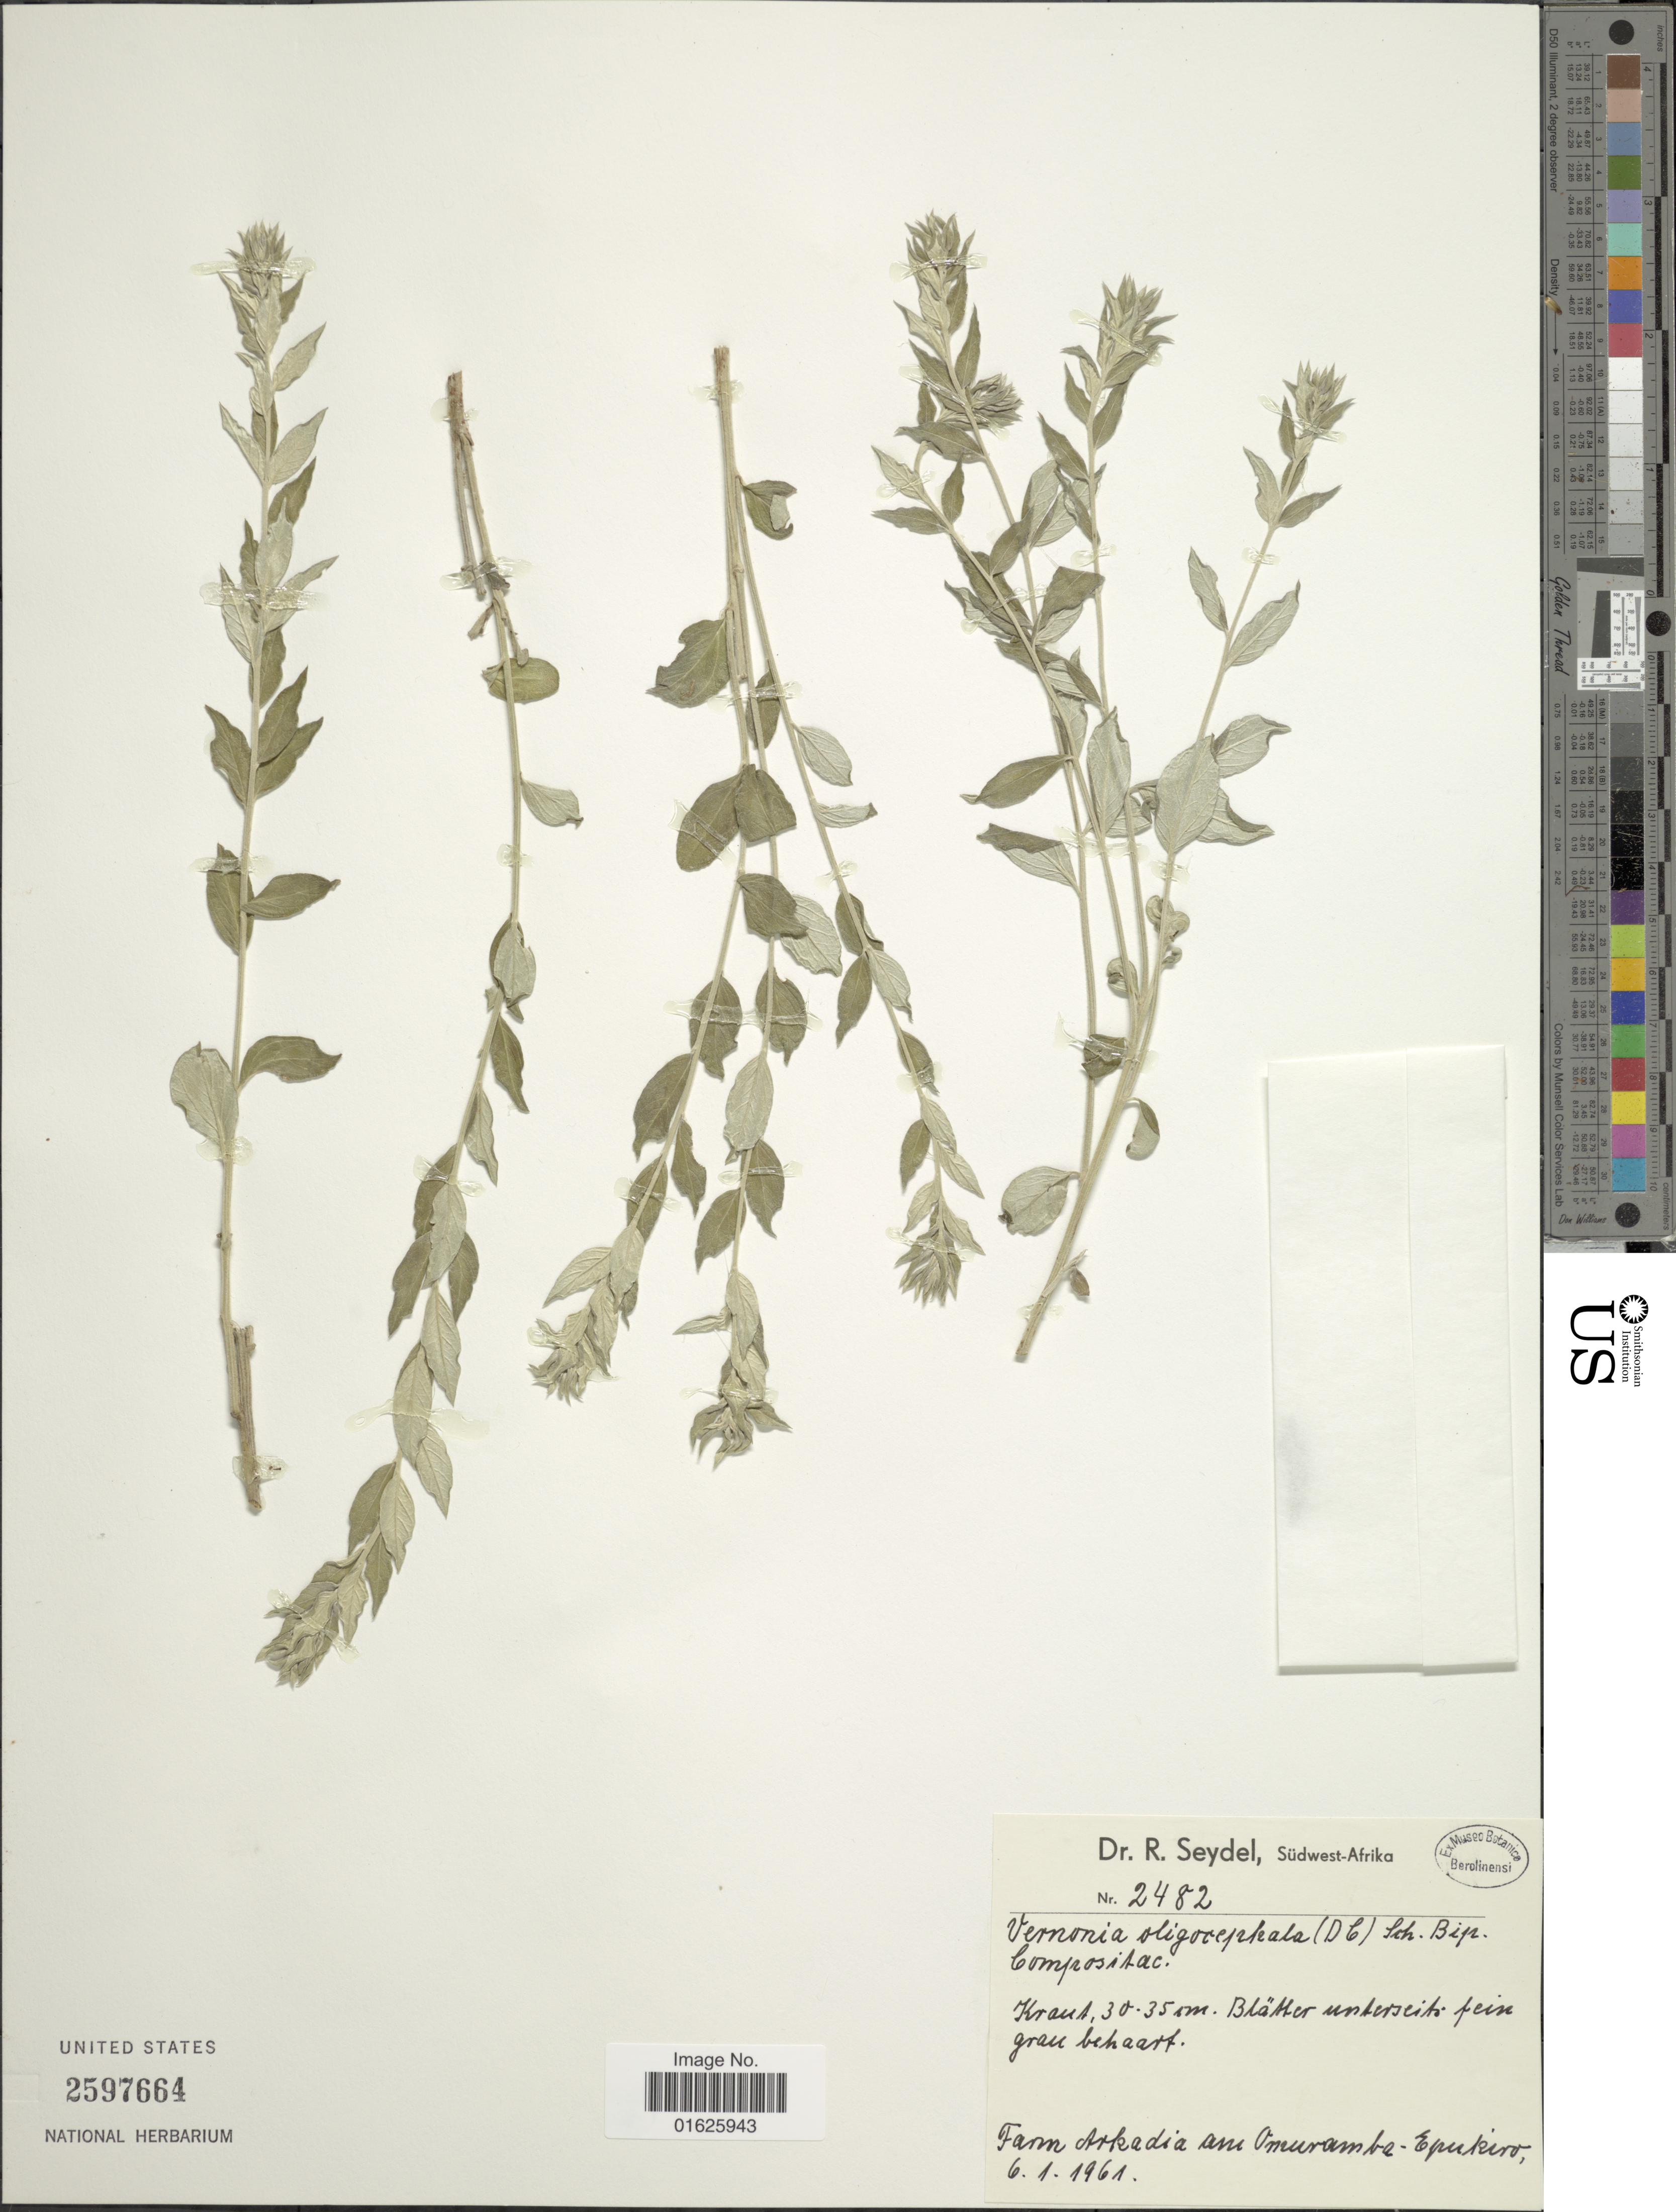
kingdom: Plantae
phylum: Tracheophyta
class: Magnoliopsida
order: Asterales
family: Asteraceae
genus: Hilliardiella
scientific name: Hilliardiella oligocephala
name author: (DC.) H. Rob.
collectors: R. Seydel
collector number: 2482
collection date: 1961-01-06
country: Namibia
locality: Südwest-Afrika. Farm Arkadia am Omuramba-Epukiro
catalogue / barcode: US 2597664